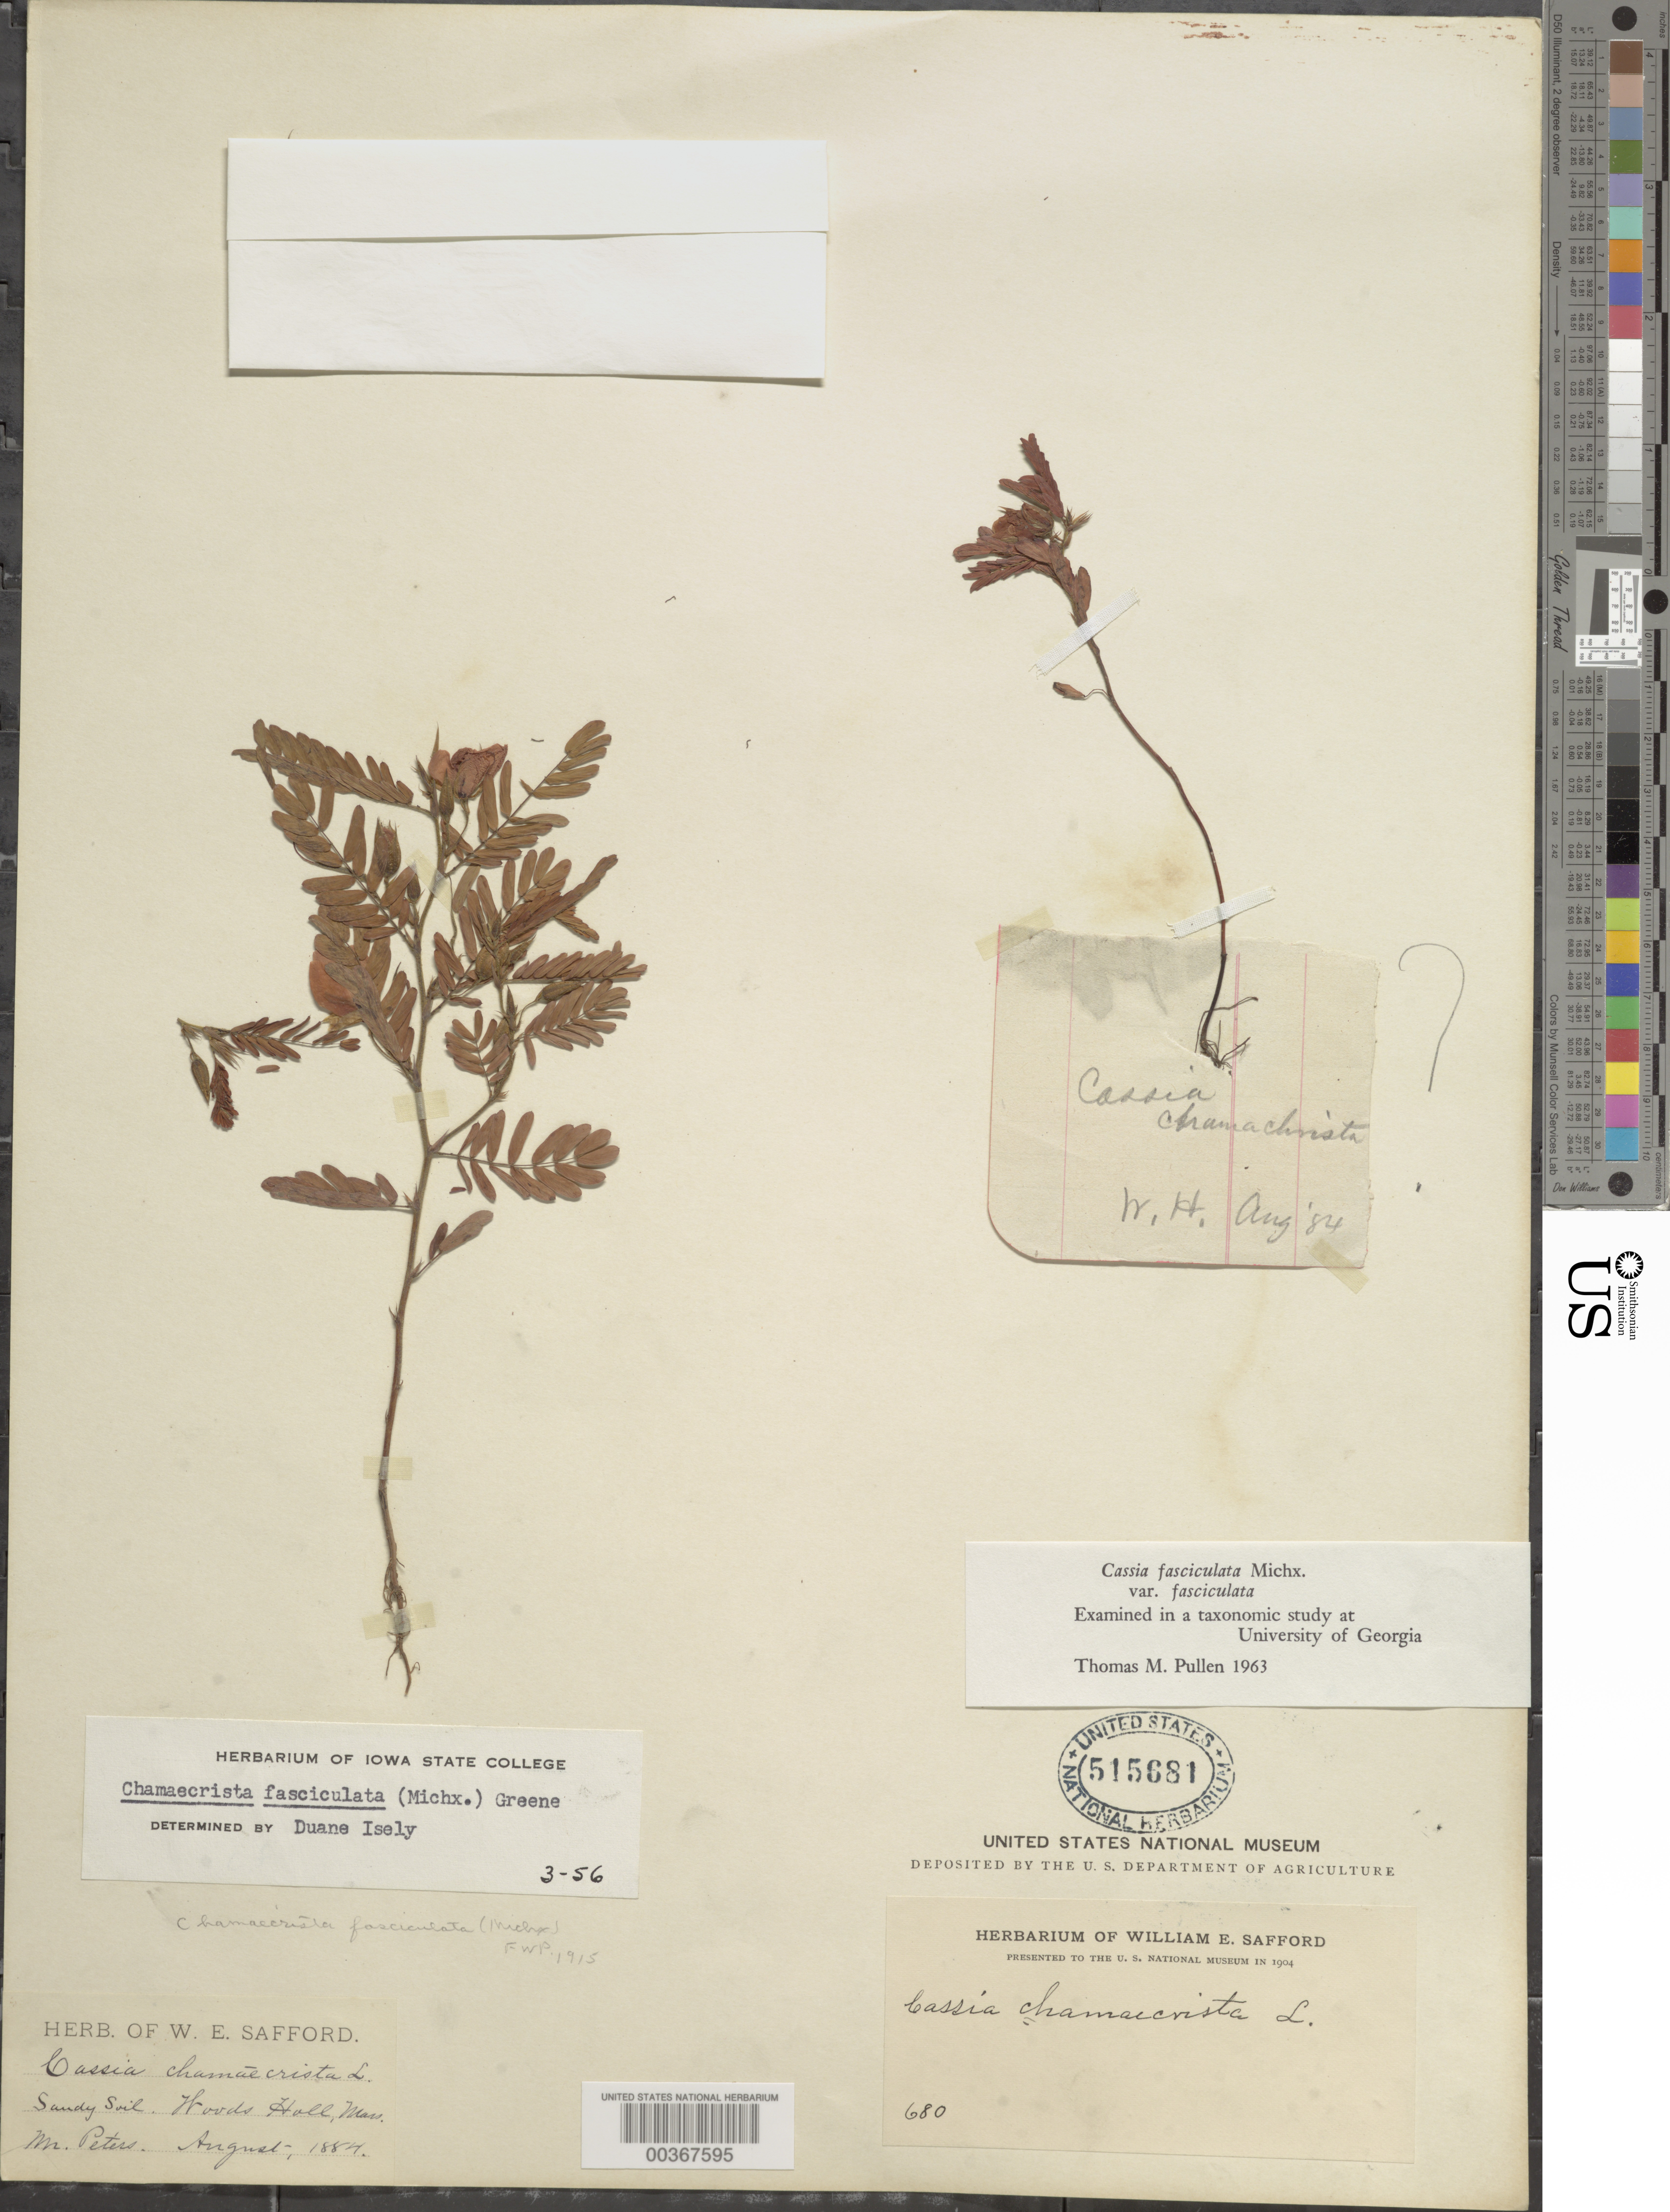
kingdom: Plantae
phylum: Tracheophyta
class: Magnoliopsida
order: Fabales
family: Fabaceae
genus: Chamaecrista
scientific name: Chamaecrista fasciculata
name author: (Michx.) Greene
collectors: -. Peters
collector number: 680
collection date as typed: Aug 1884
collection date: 1884-08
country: United States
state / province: Massachusetts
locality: Woods holl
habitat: Sandy soil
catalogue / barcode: US 515681